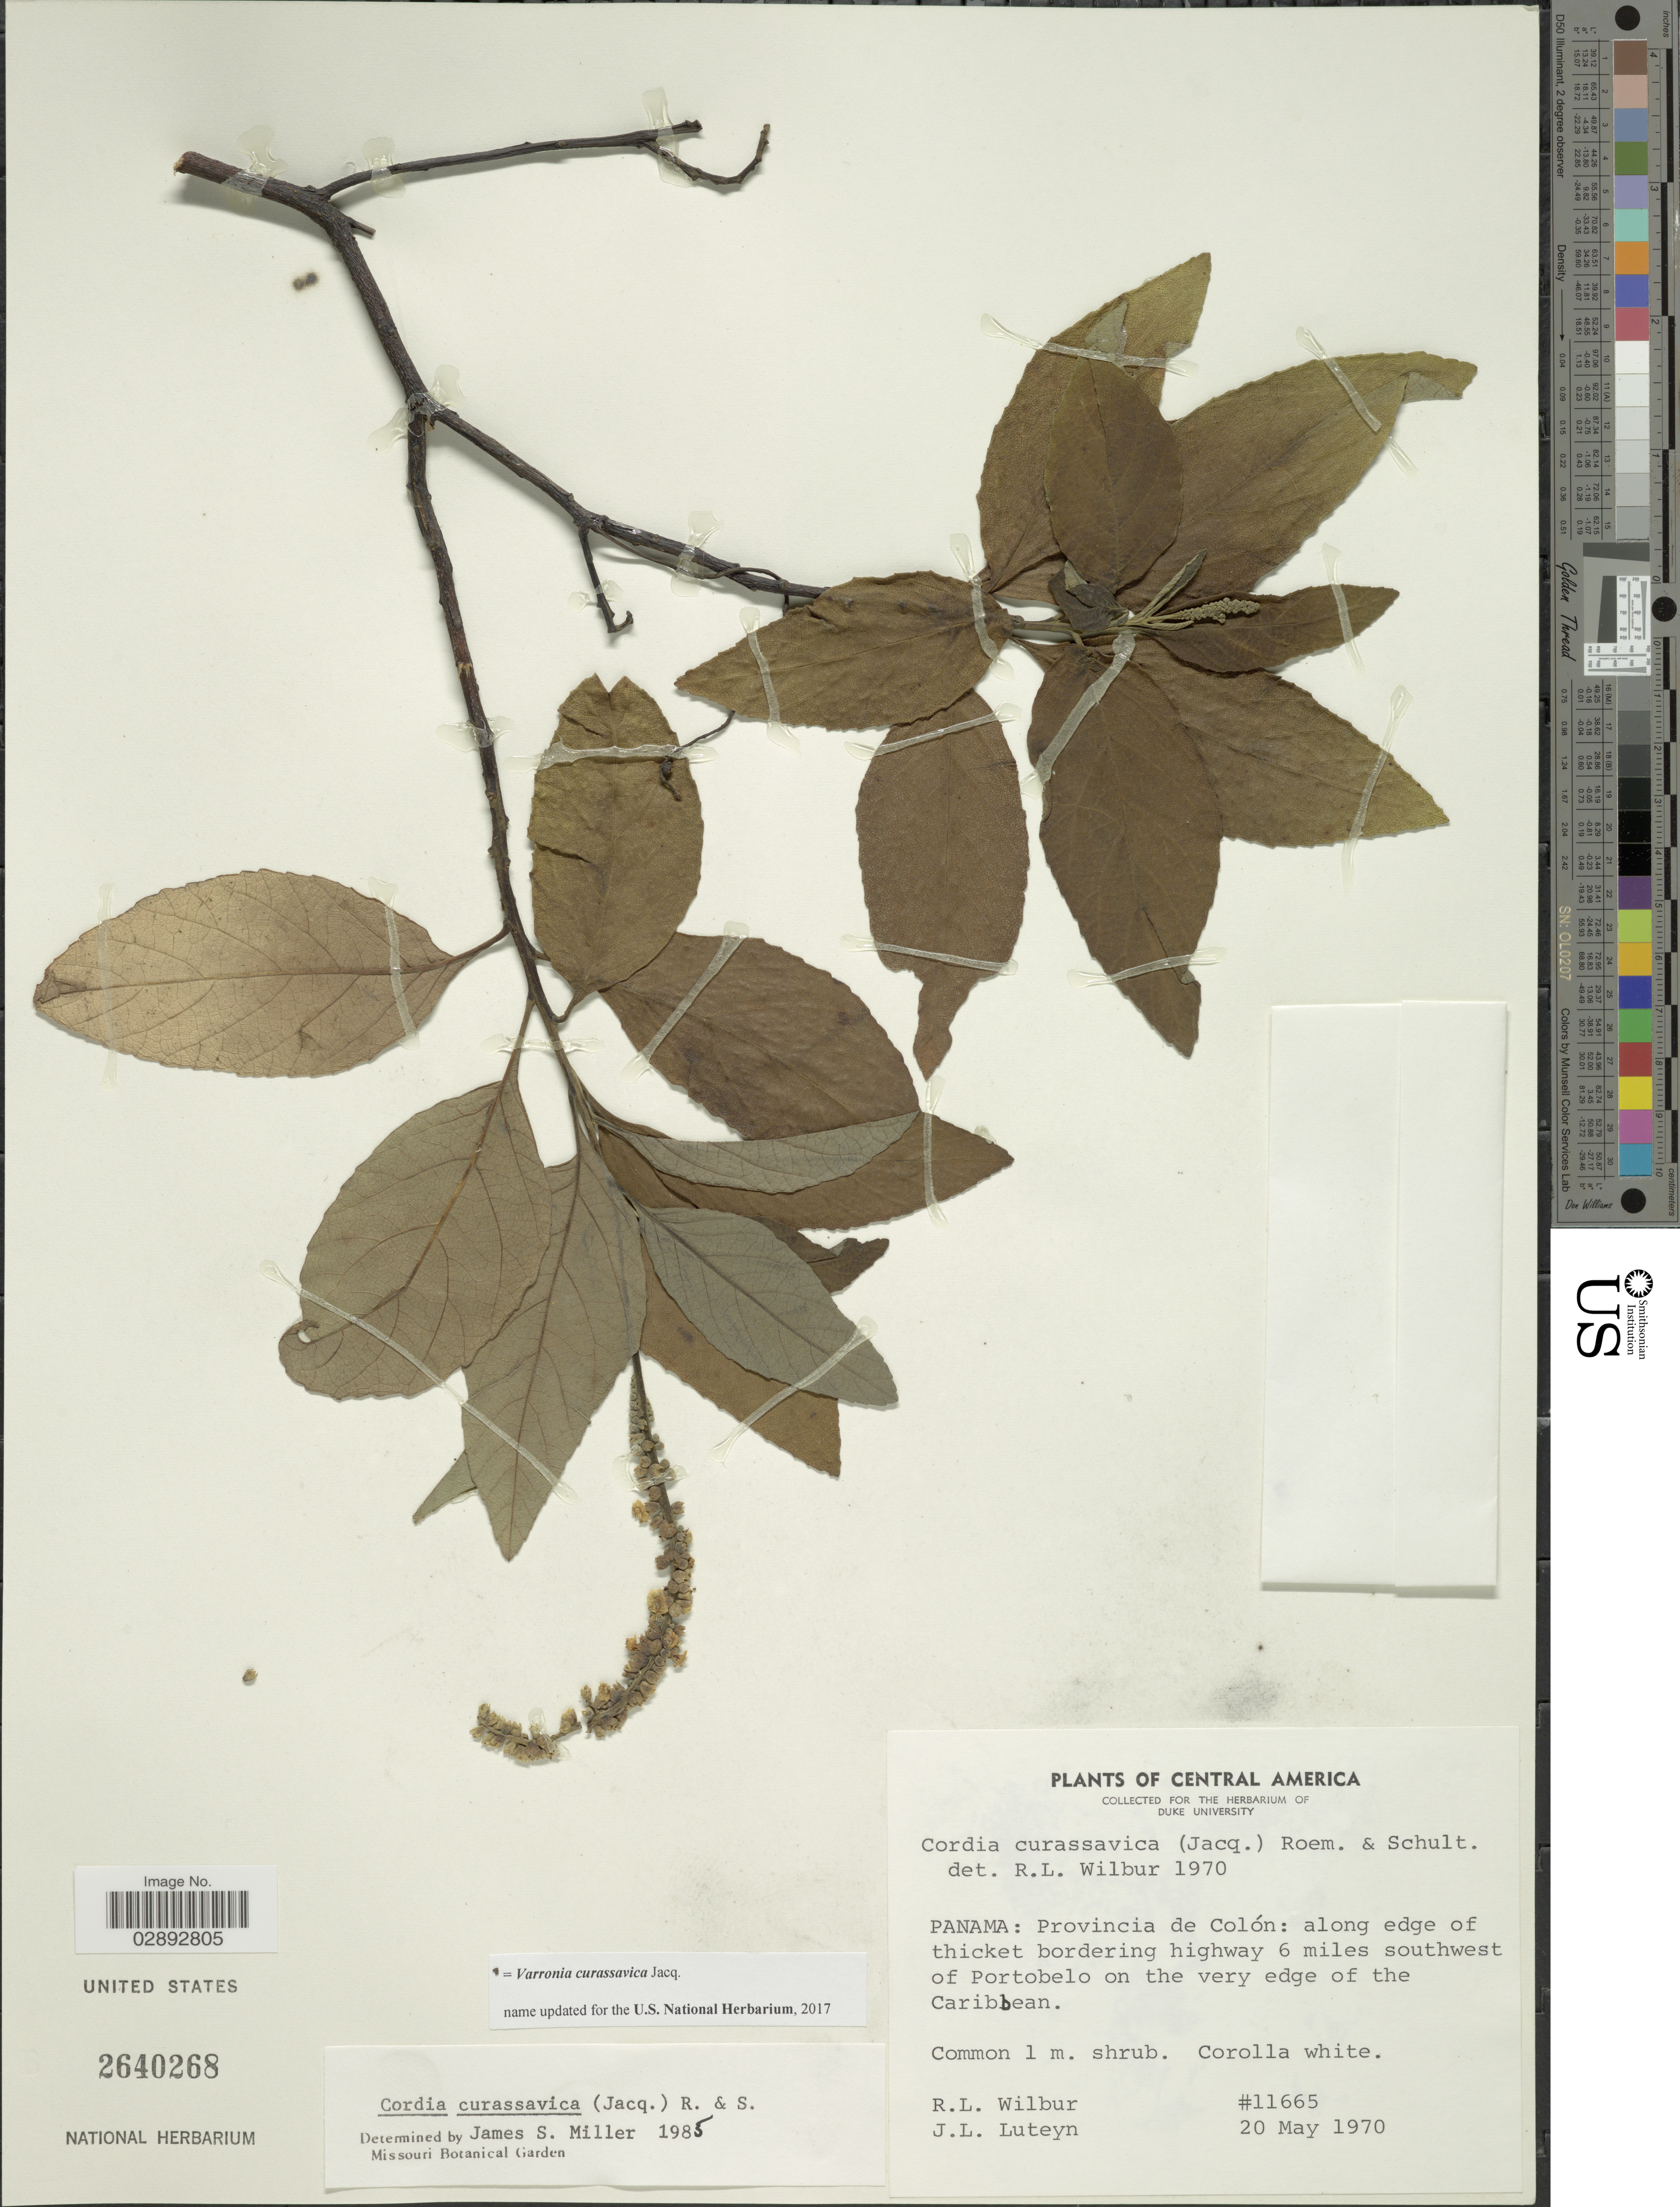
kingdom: Plantae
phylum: Tracheophyta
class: Magnoliopsida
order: Boraginales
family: Cordiaceae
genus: Varronia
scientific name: Varronia curassavica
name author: Jacq.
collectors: R. L. Wilbur & J. Luteyn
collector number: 11665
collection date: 1970-05-20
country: Panama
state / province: Colón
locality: Provincia de Colón: along edge of thicket bordering highway 6 miles southwest of Portobelo on the very edge of the Caribbean.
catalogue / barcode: US 2640268